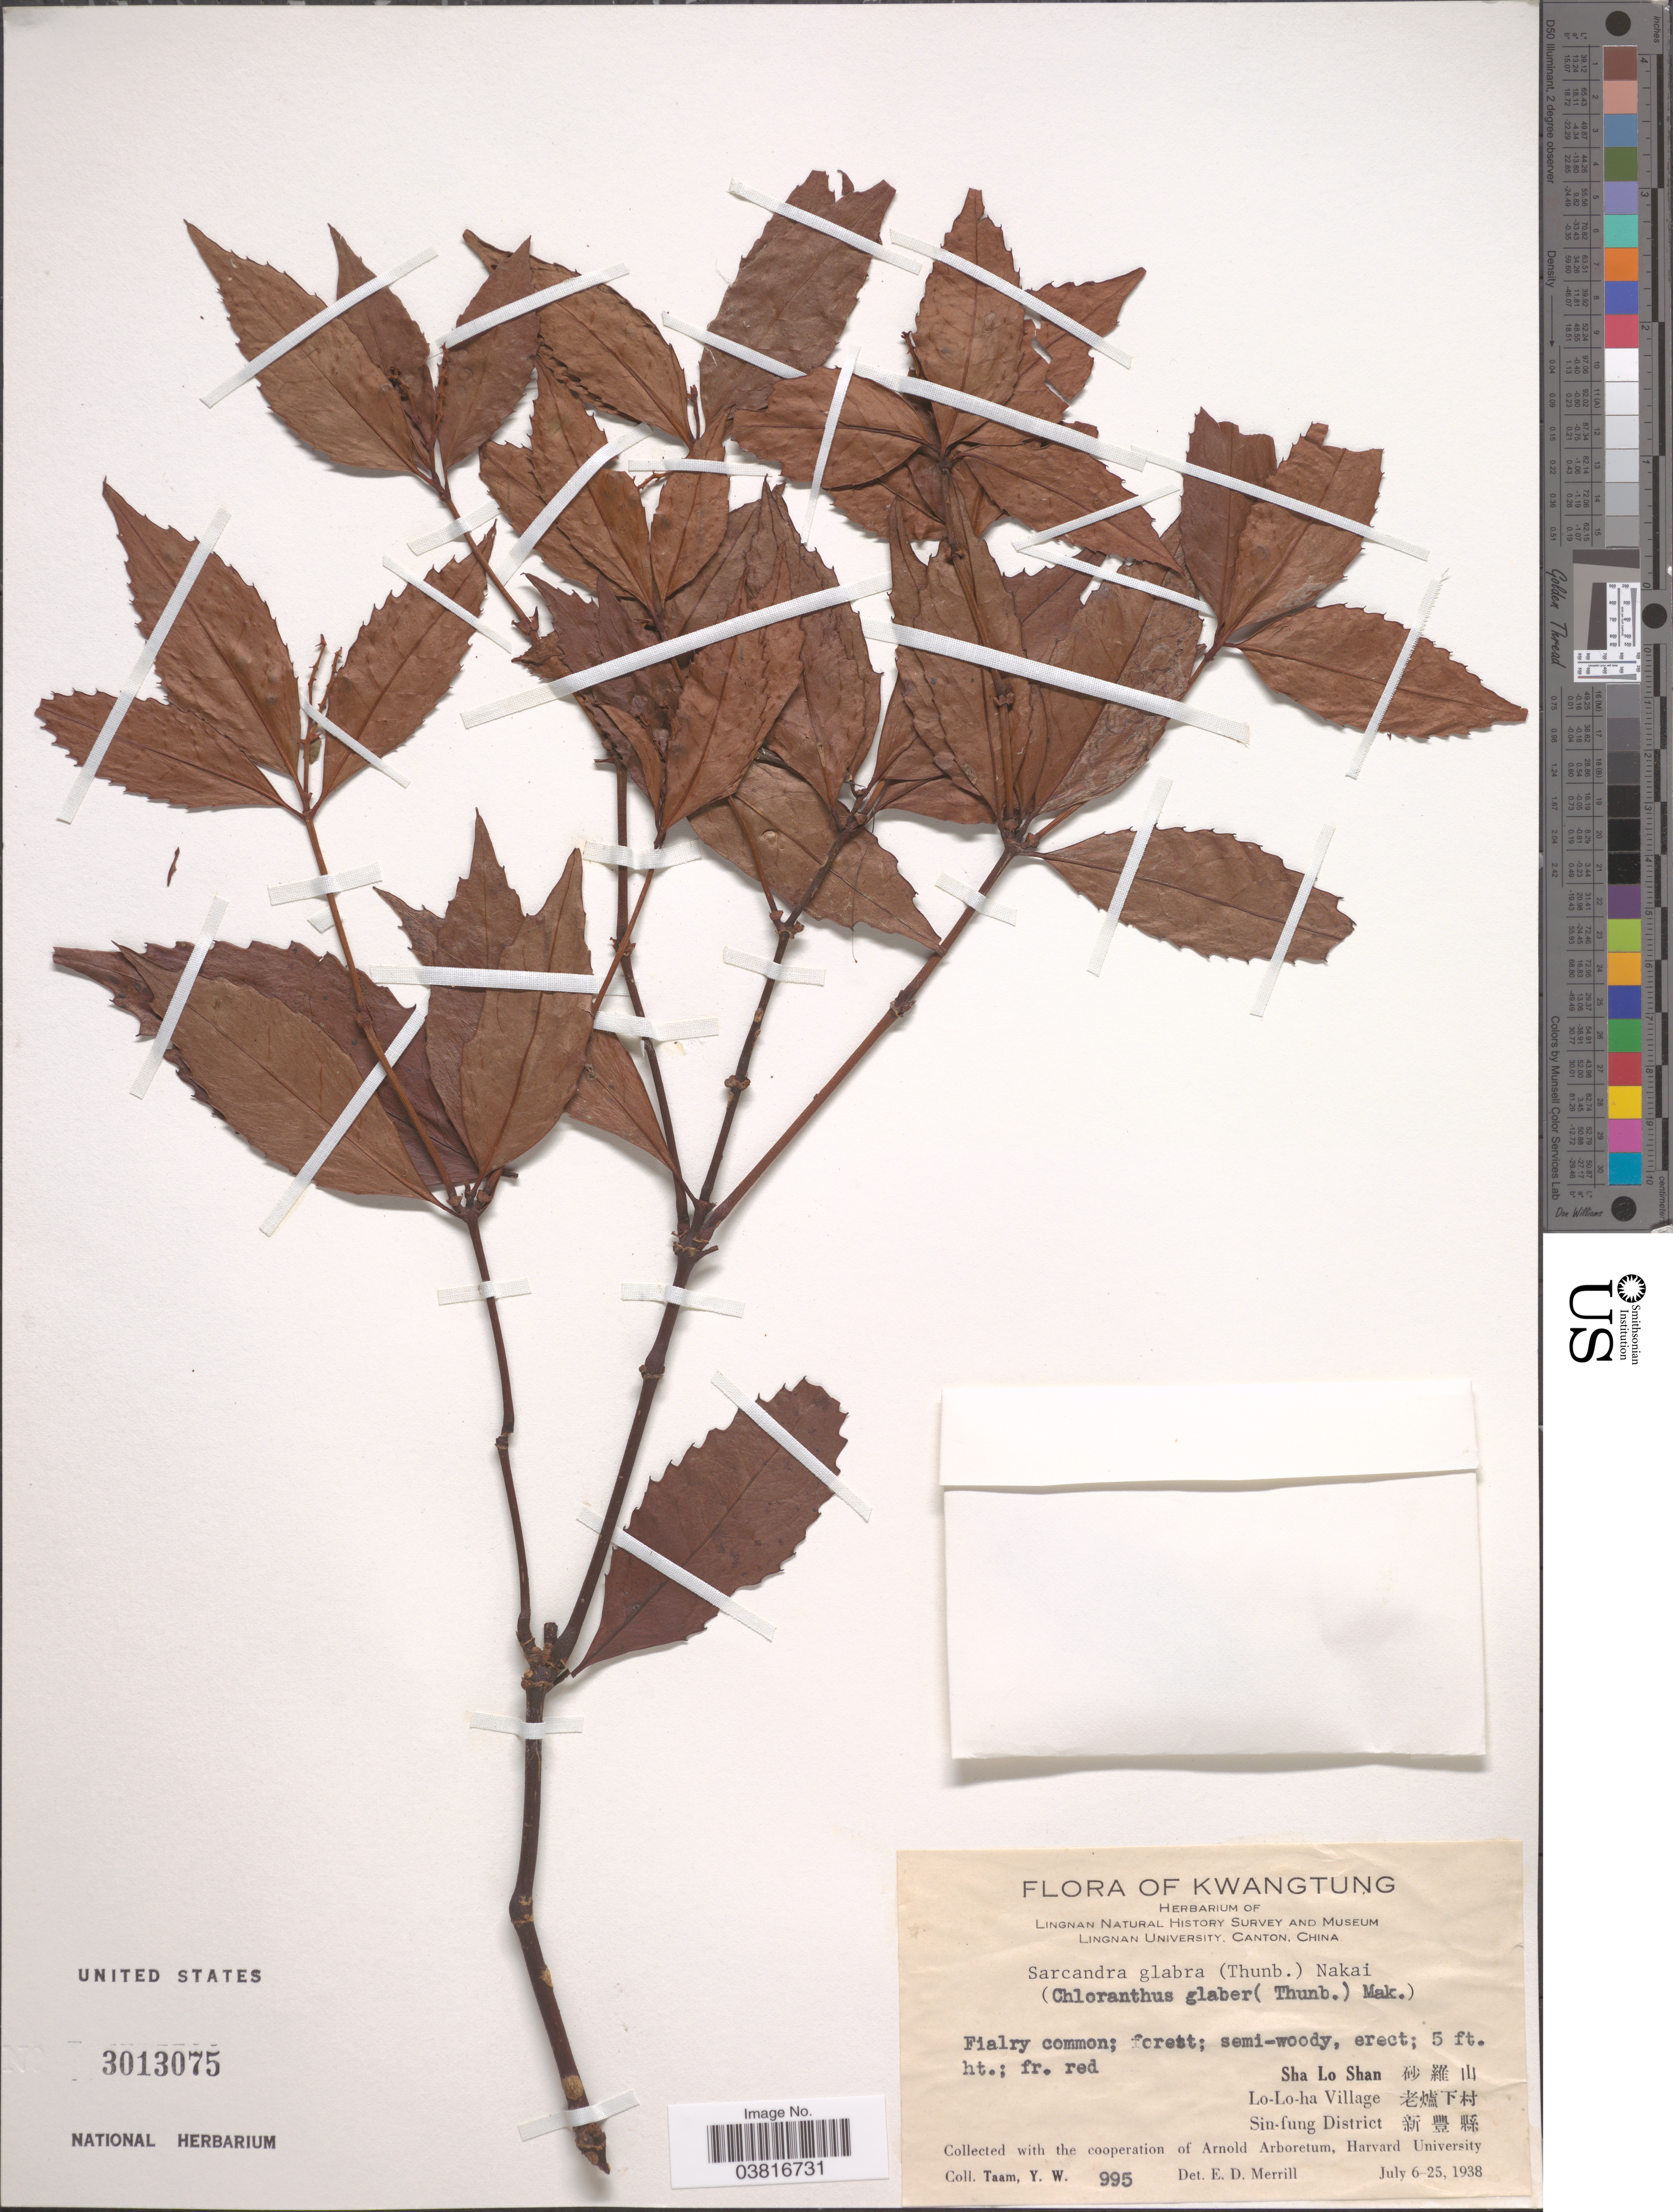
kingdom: Plantae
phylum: Tracheophyta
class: Magnoliopsida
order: Chloranthales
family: Chloranthaceae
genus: Chloranthus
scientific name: Chloranthus glabra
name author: (Thunb.) Makino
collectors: Y. W. Taam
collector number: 995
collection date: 1938-07-06/1938-07-25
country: China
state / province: Guangdong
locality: Kwangtung. Sha Lo Shan X. Lo-Lo-ha Village X. Sin-fung District X.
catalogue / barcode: US 3013075